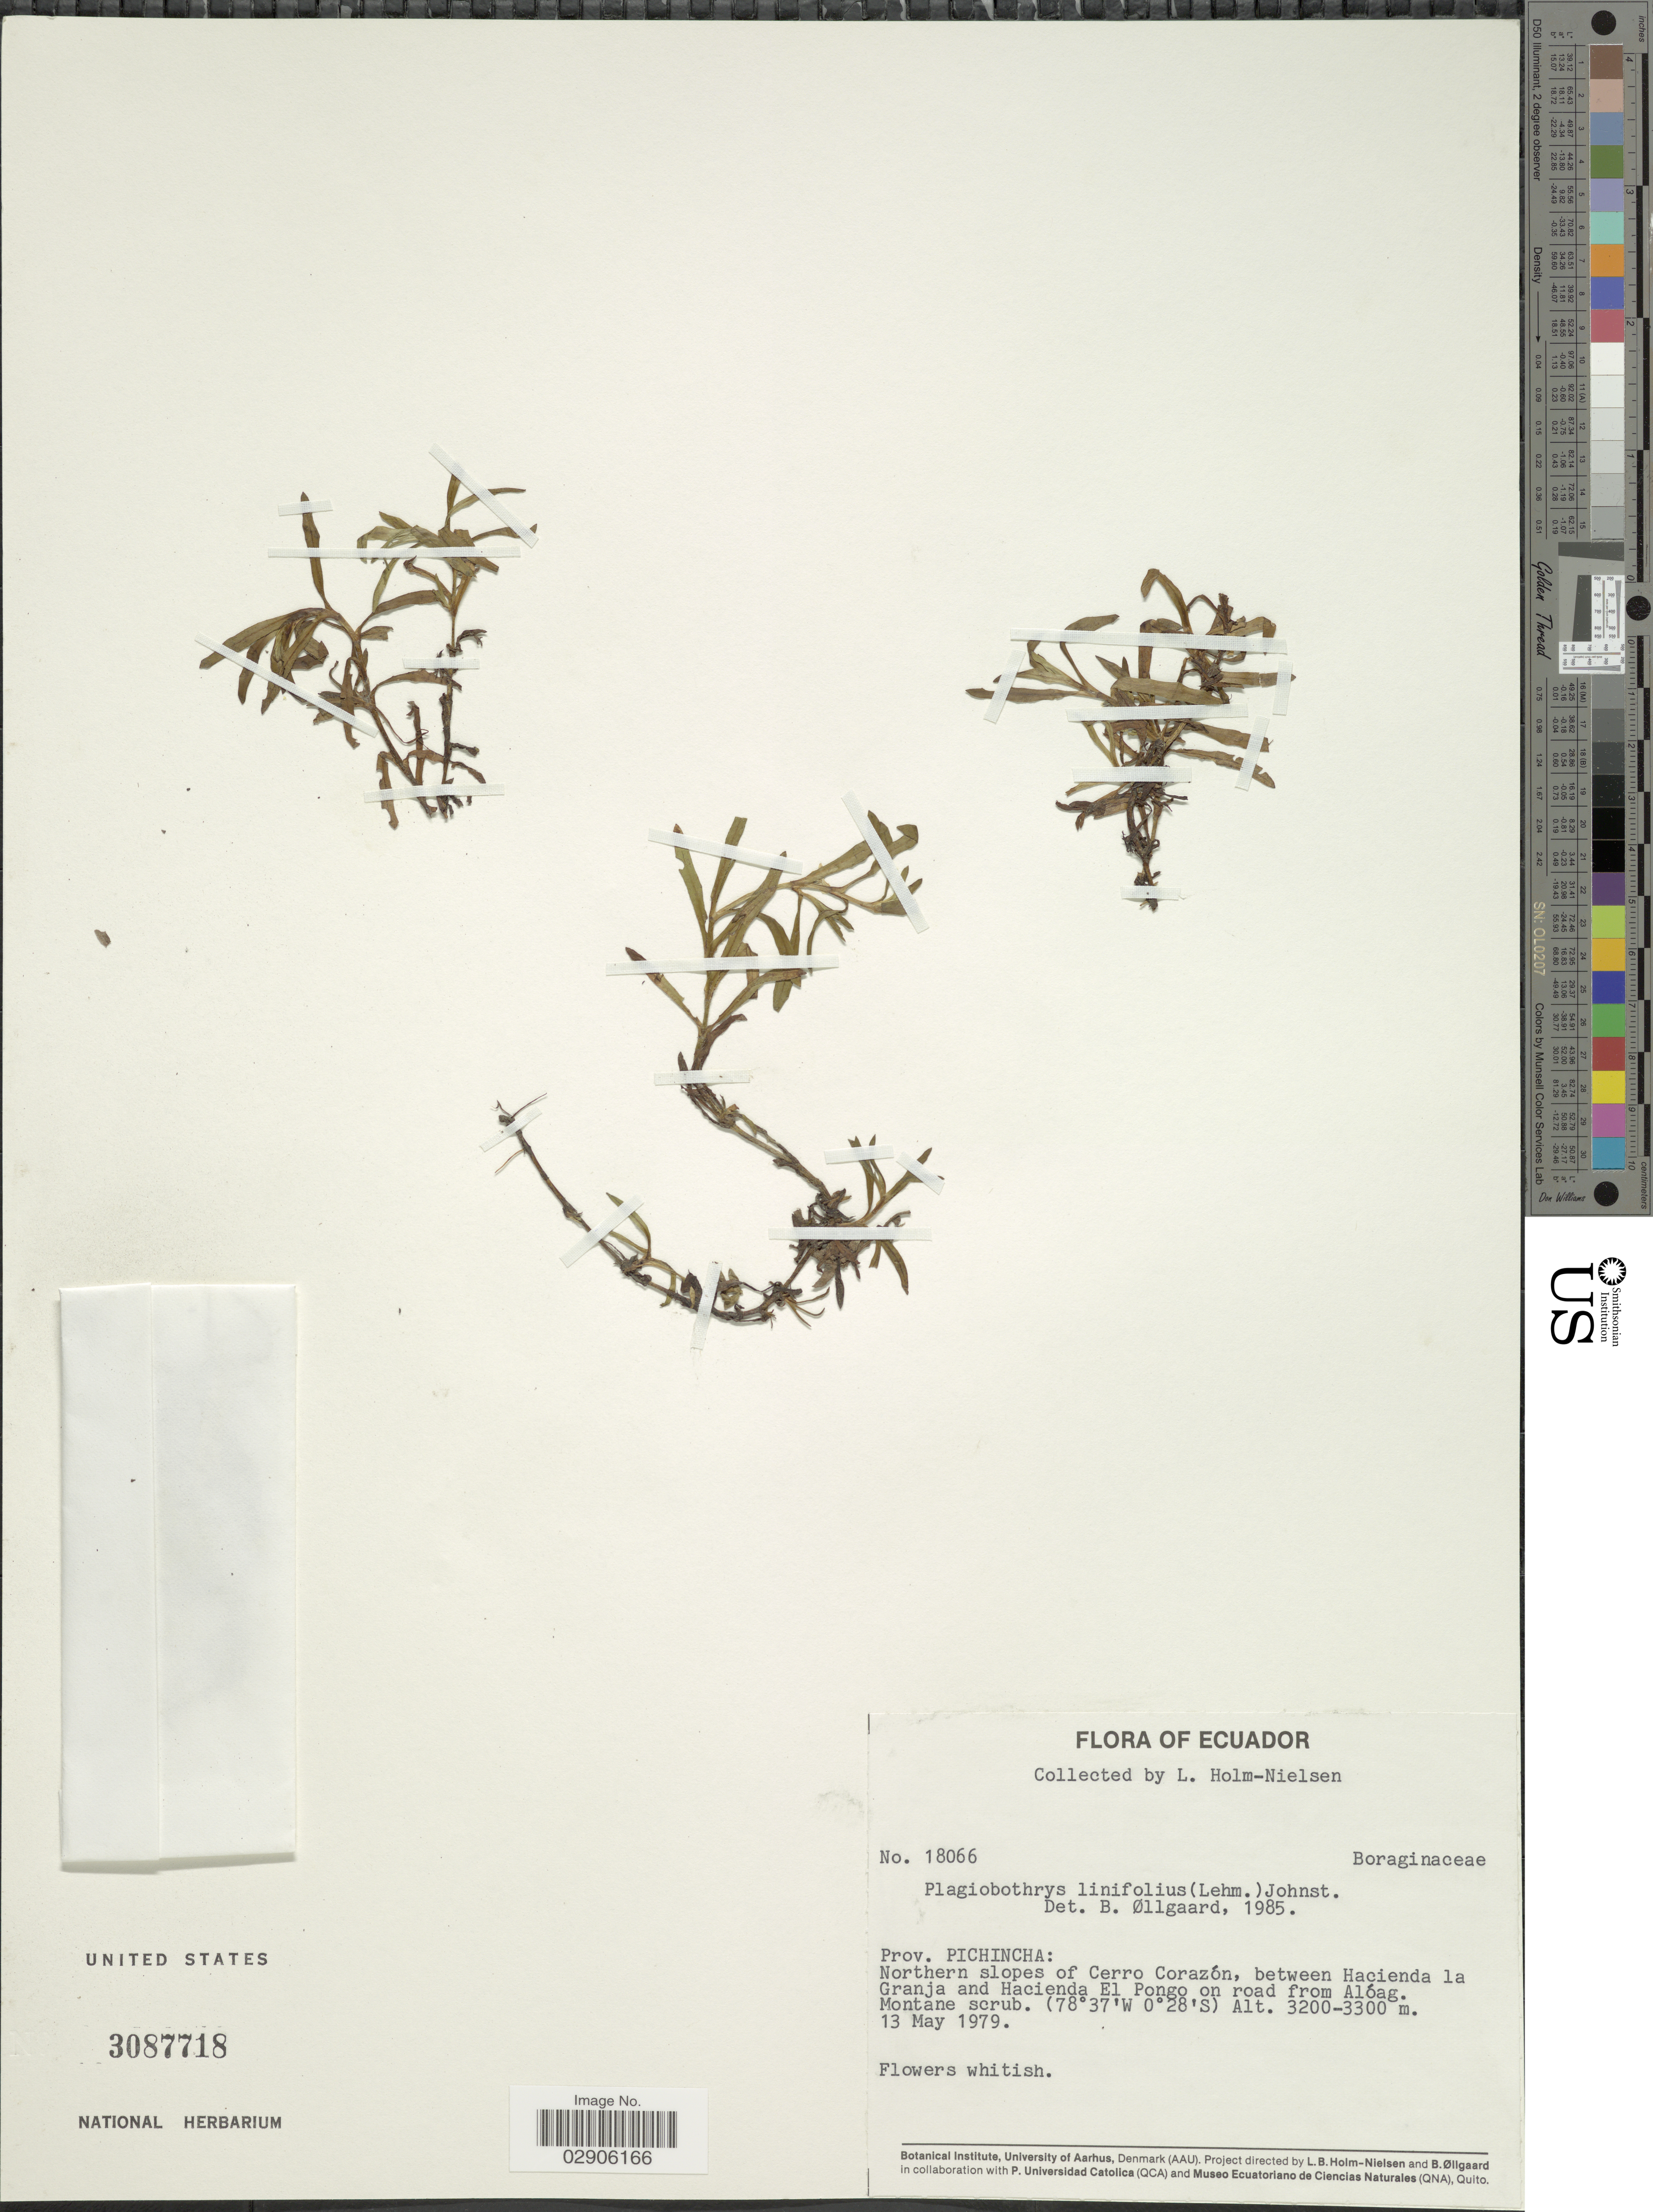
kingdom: Plantae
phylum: Tracheophyta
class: Magnoliopsida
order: Boraginales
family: Boraginaceae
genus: Plagiobothrys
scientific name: Plagiobothrys linifolius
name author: (Willd. ex Lehm.) I.M. Johnst.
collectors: L. Holm-Nielsen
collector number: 18066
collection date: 1979-05-13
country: Ecuador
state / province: Pichincha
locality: Prov. Pichincha: Northern slopes of Cerro Corazón, between Hacienda la Granja and Hacienda El Pongo on road from Alóag.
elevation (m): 3200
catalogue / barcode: US 3087718